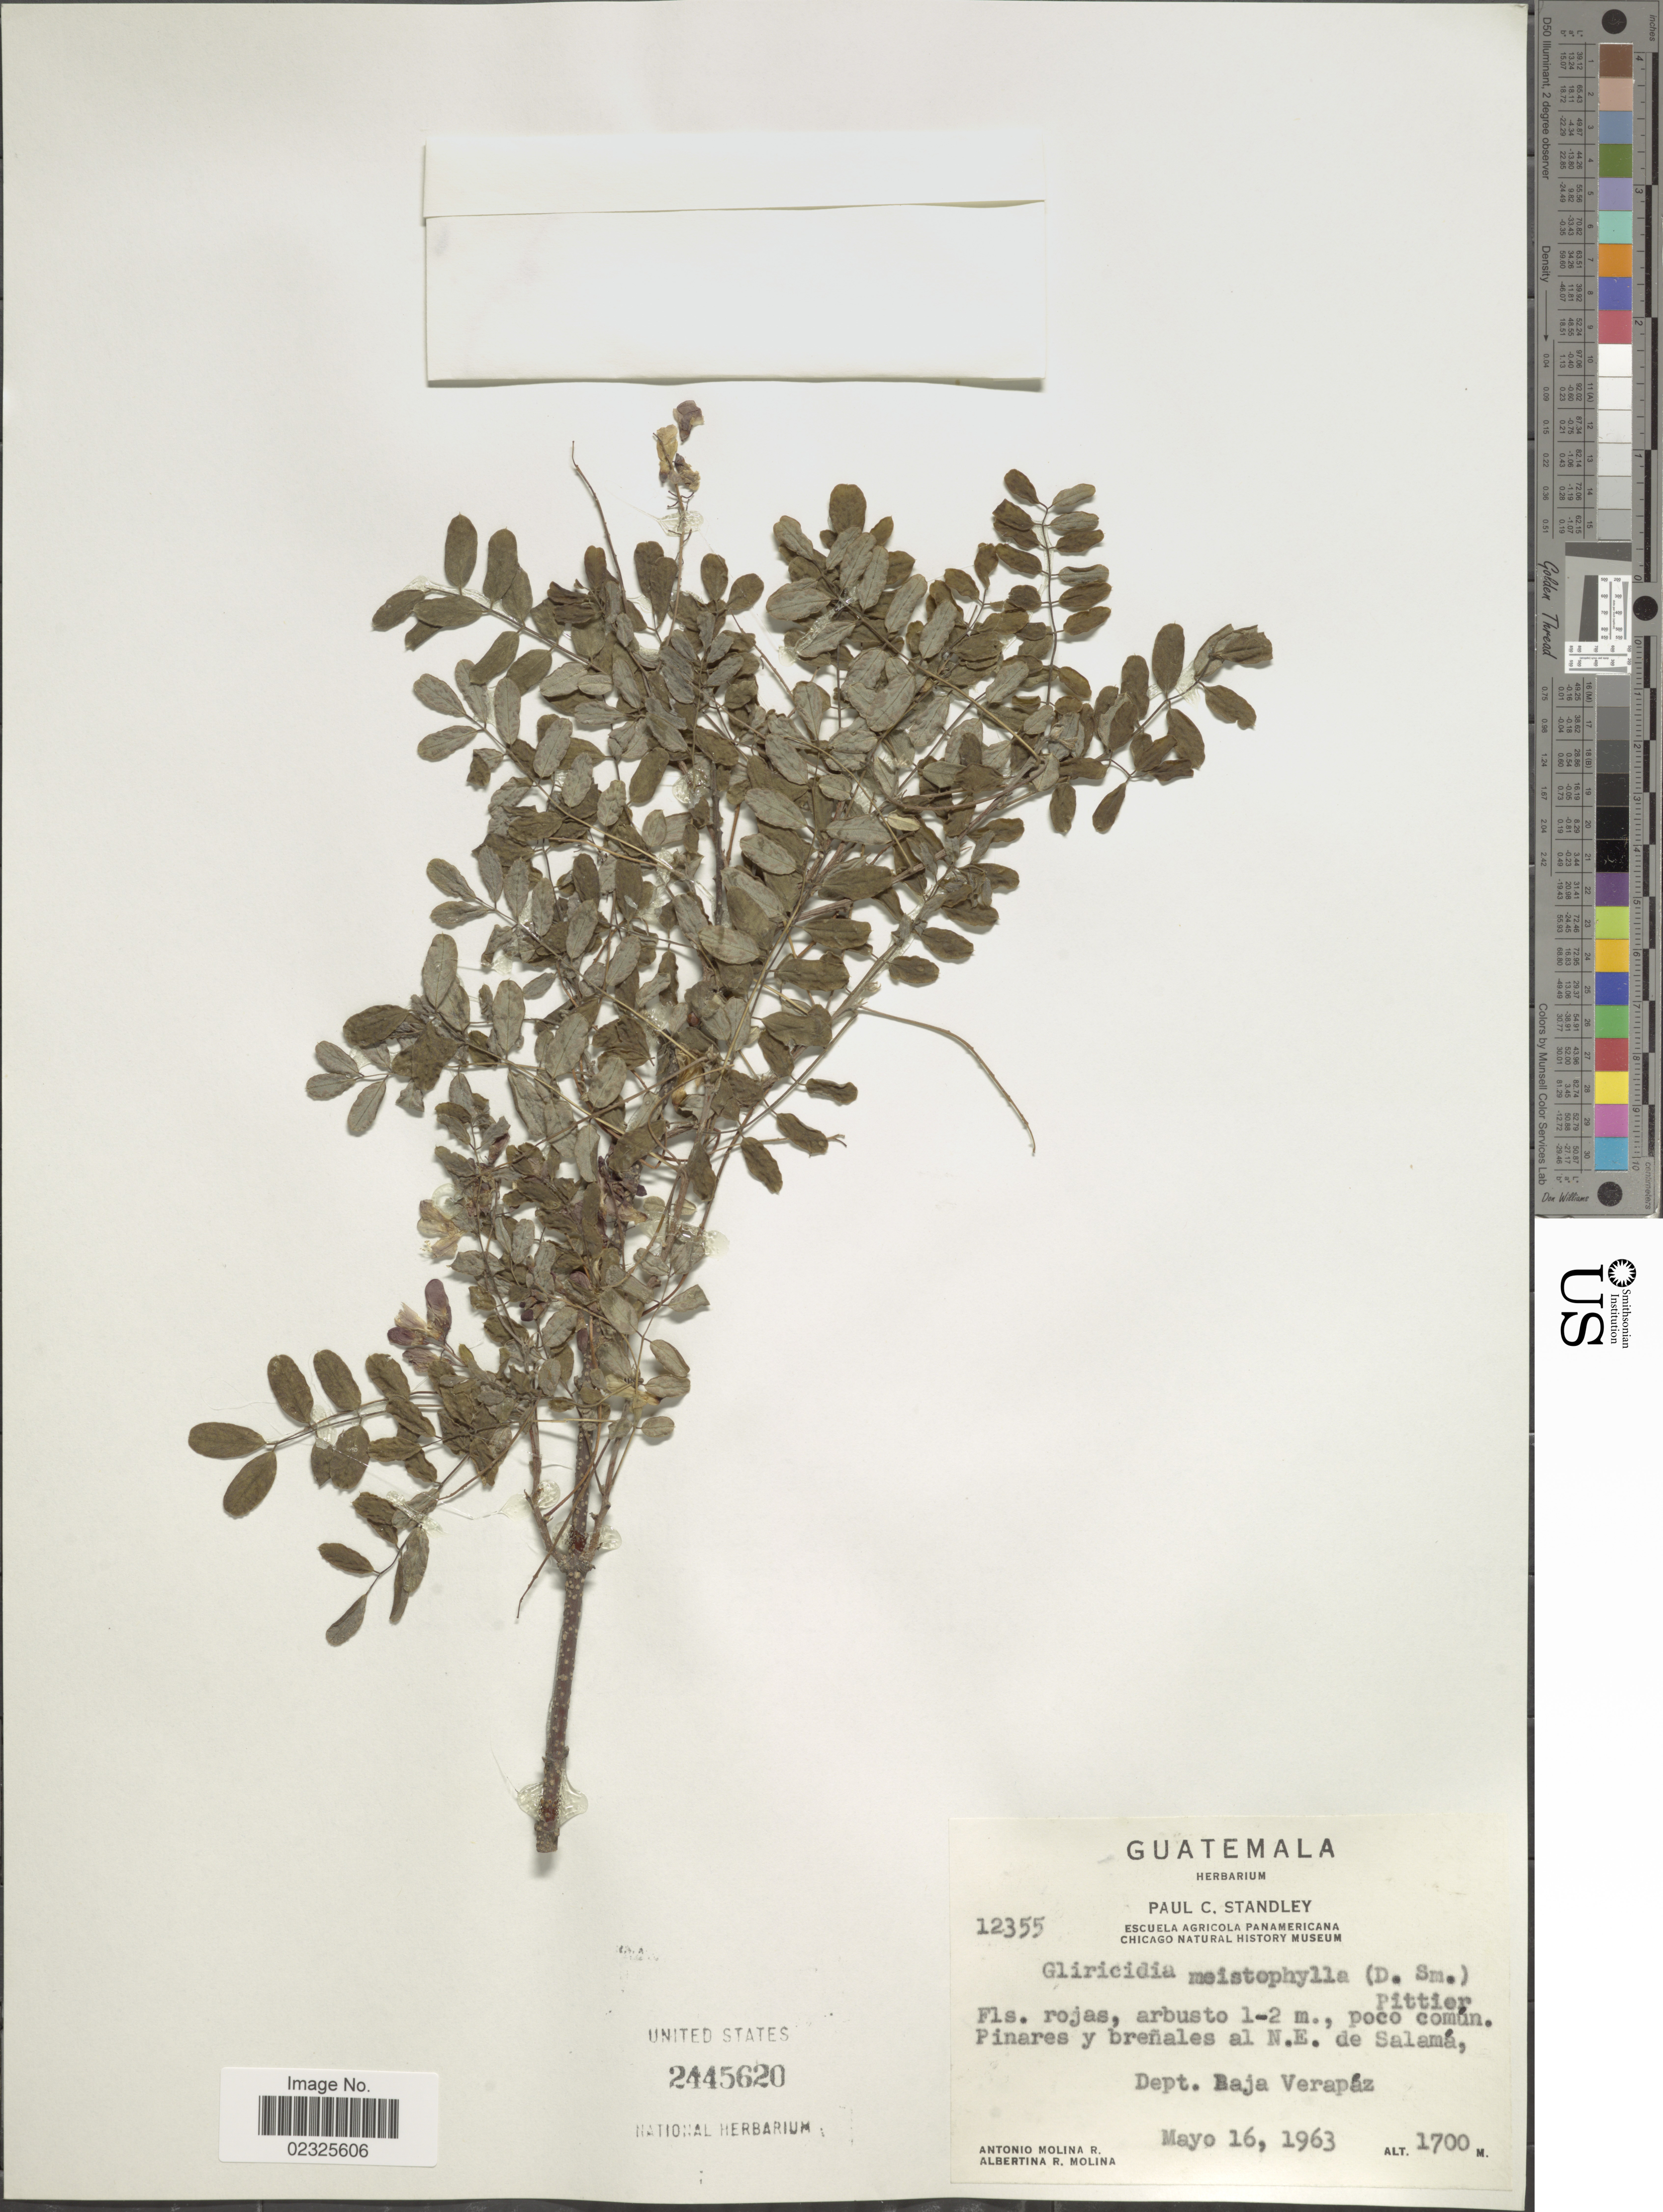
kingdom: Plantae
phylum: Tracheophyta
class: Magnoliopsida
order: Fabales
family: Fabaceae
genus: Gliricidia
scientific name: Gliricidia meistophylla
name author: (Donn. Sm.) Pittier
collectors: A. Molina R. & A. R. Molina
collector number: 12355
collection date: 1963-05-16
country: Guatemala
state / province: Baja Verapaz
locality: Pinares y breñales al N.E. de Salamá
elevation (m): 1700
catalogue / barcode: US 2445620